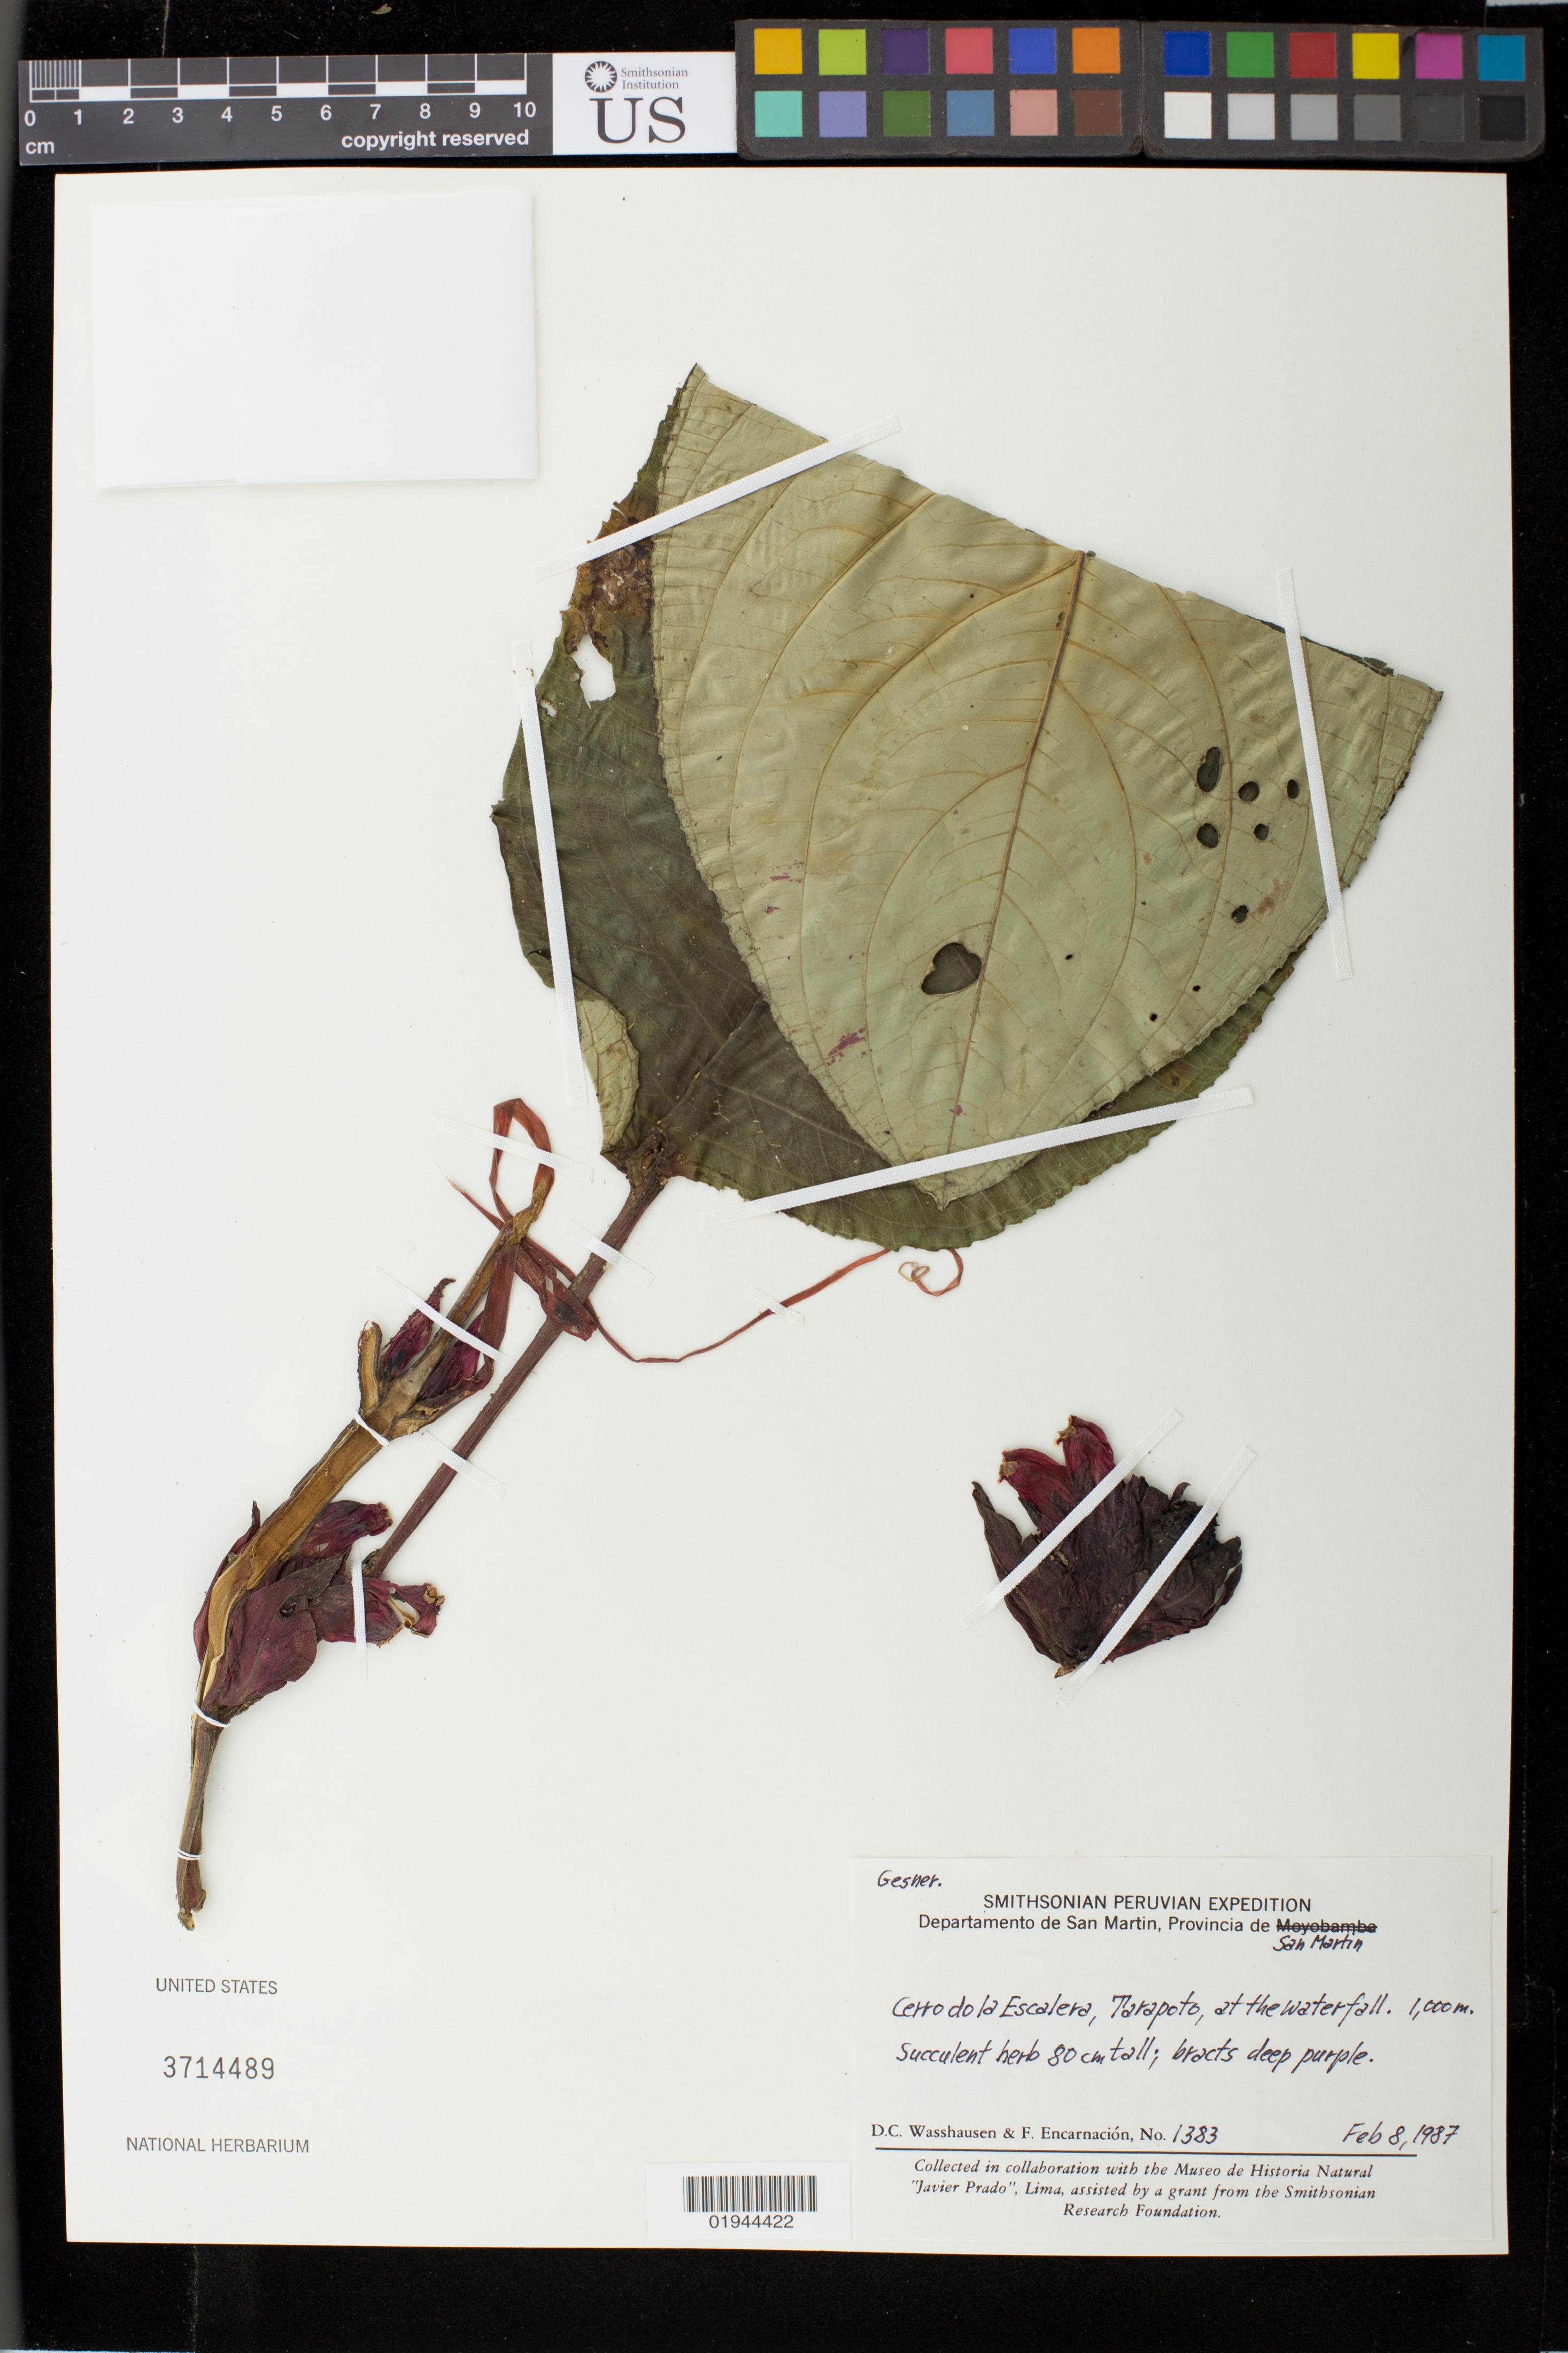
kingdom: Plantae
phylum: Tracheophyta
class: Magnoliopsida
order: Lamiales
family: Gesneriaceae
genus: Corytoplectus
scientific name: Corytoplectus speciosus var. orbicularis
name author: Rodr.-Flores & L.E. Skog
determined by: Skog, Laurence E.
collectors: D. C. Wasshausen & F. Encarnación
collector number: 1383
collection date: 1987-02-08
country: Peru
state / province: San Martín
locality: Cerro de la Escalera, Tarapoto, at the waterfall.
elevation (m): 1000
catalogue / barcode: US 3714489